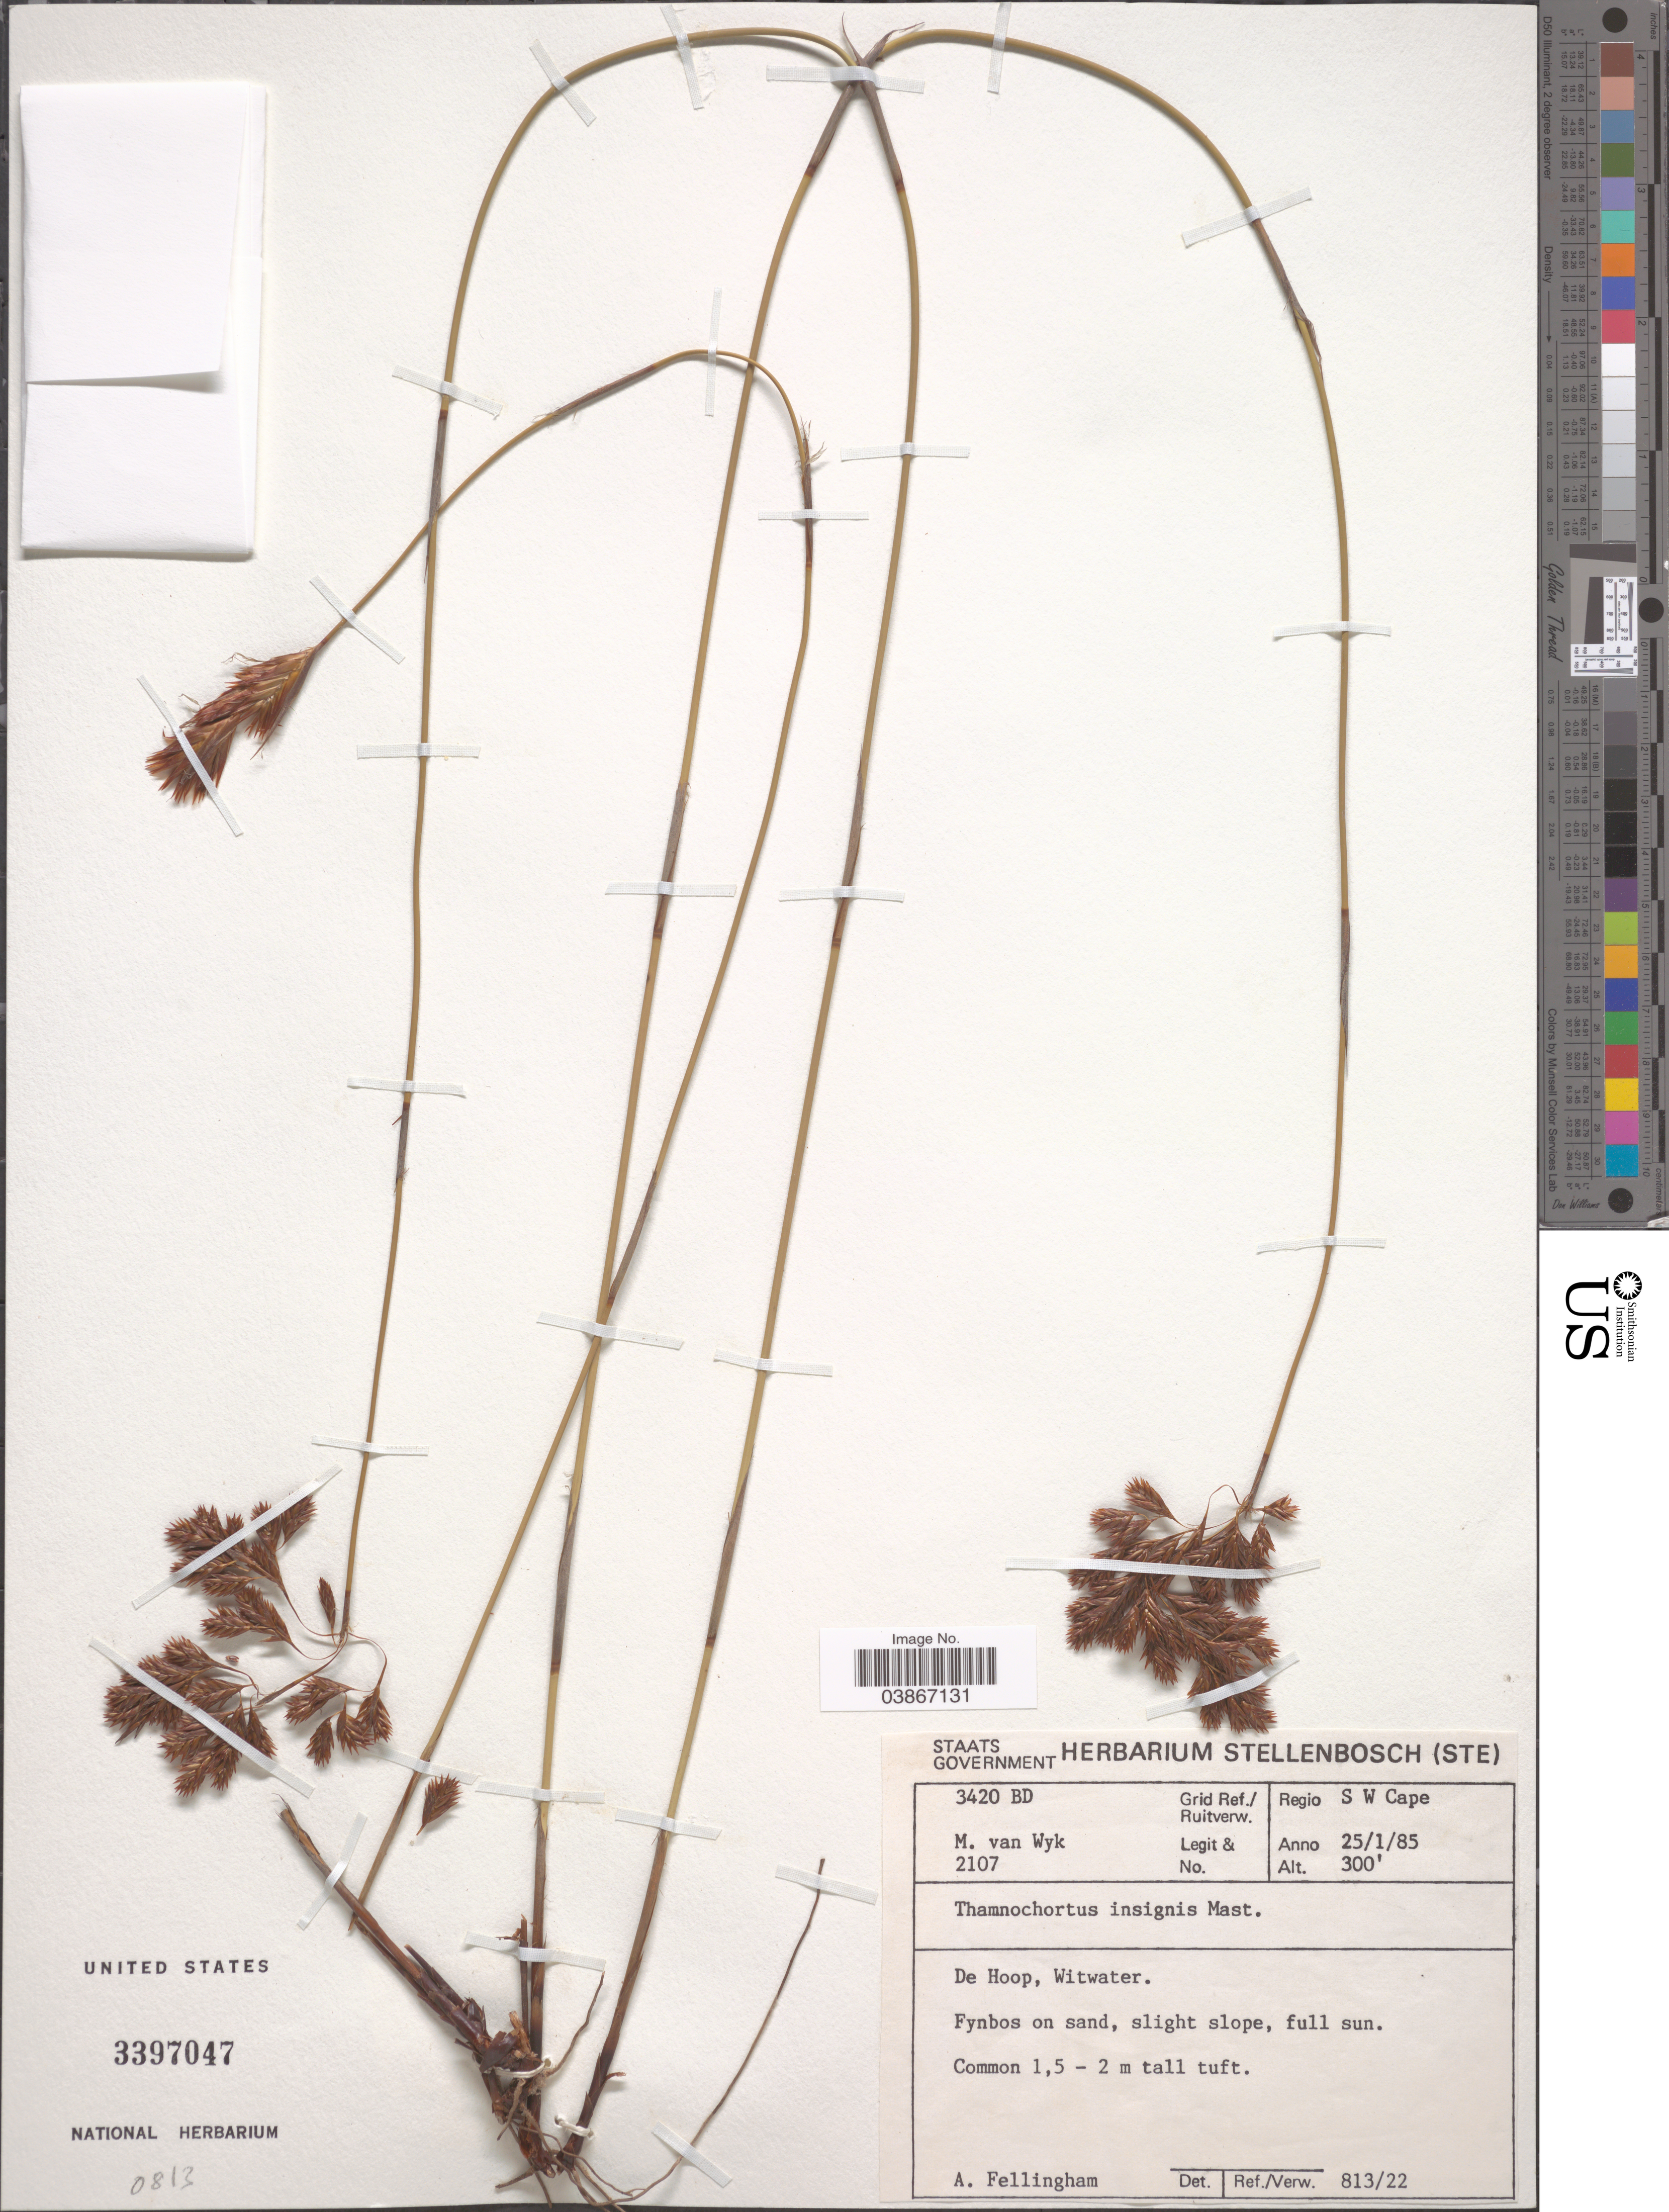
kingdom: Plantae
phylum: Tracheophyta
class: Liliopsida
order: Poales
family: Restionaceae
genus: Thamnochortus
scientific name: Thamnochortus insignis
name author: Mast.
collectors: M. Van Wyk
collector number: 2107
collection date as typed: Transcribed d/m/y: 25/1/85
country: South Africa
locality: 3420 BD Grid Ref./ Ruitverw. Regio S W Cape. De Hoop, Witwater.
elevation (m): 91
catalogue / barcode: US 3397047